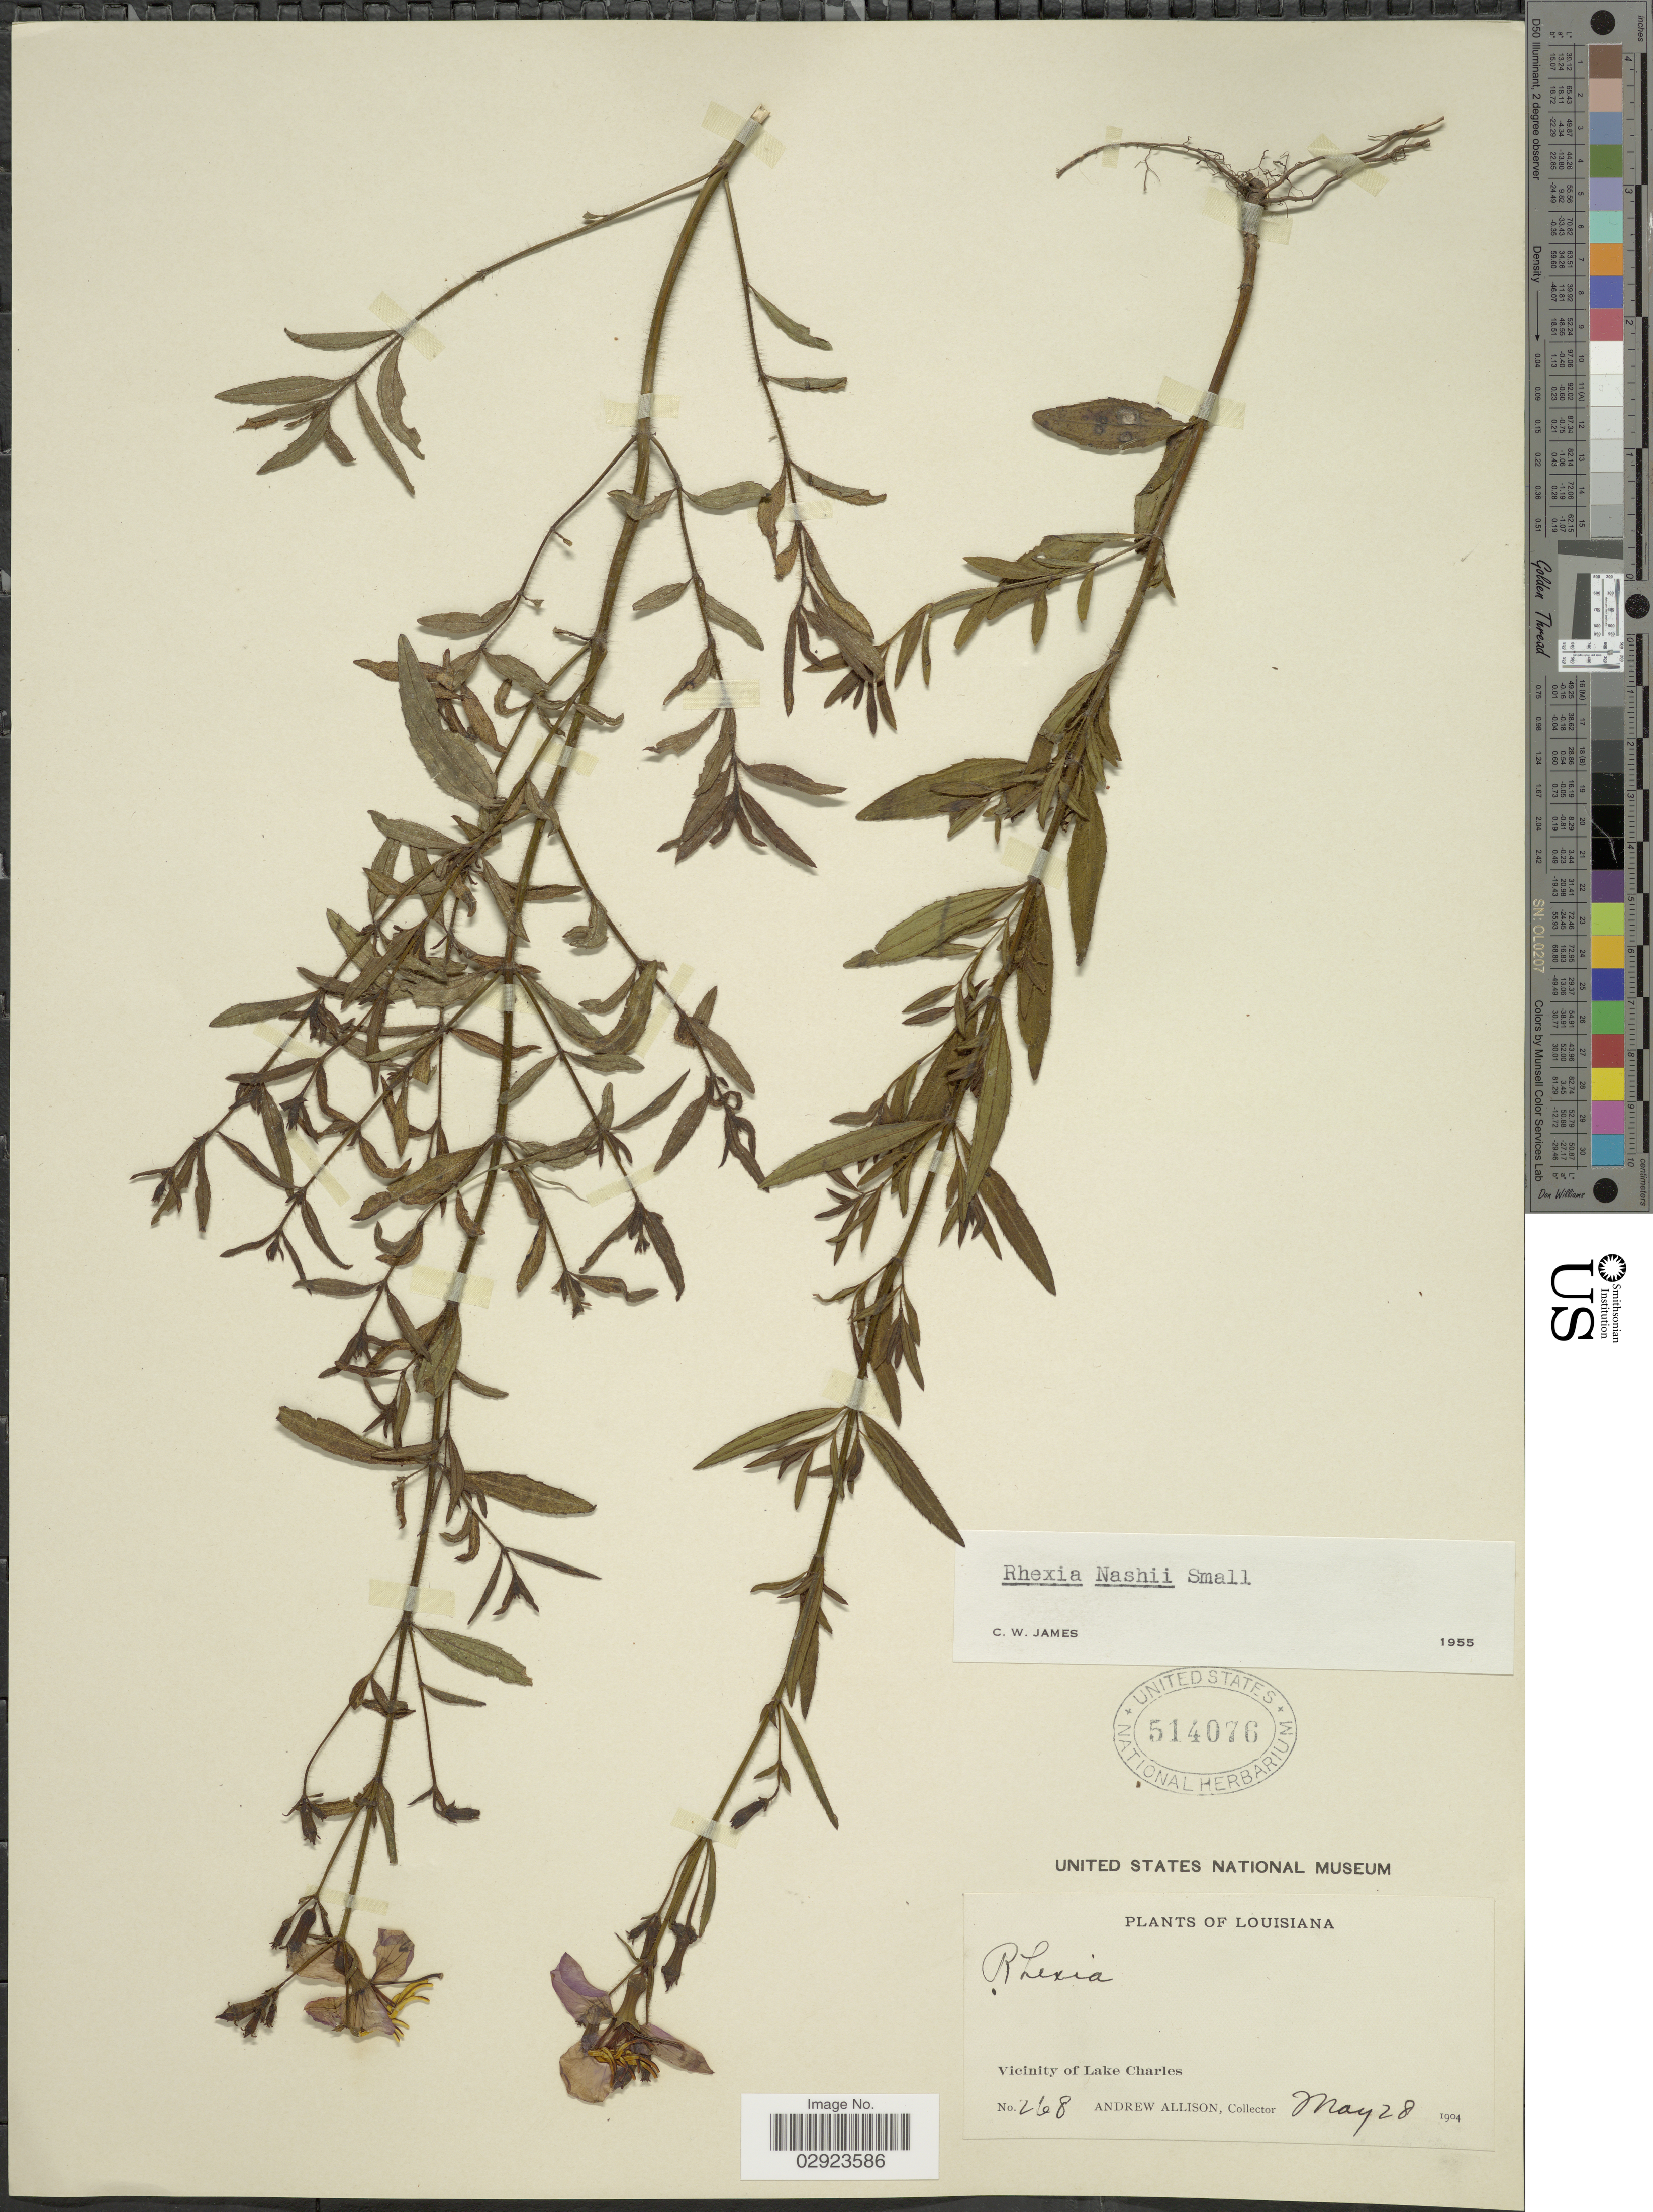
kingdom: Plantae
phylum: Tracheophyta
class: Magnoliopsida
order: Myrtales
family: Melastomataceae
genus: Rhexia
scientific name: Rhexia nashii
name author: Small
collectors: A. Allison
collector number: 268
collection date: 1904-05-28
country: United States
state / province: Louisiana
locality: Vicinity of Lake Charles.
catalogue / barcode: US 514076